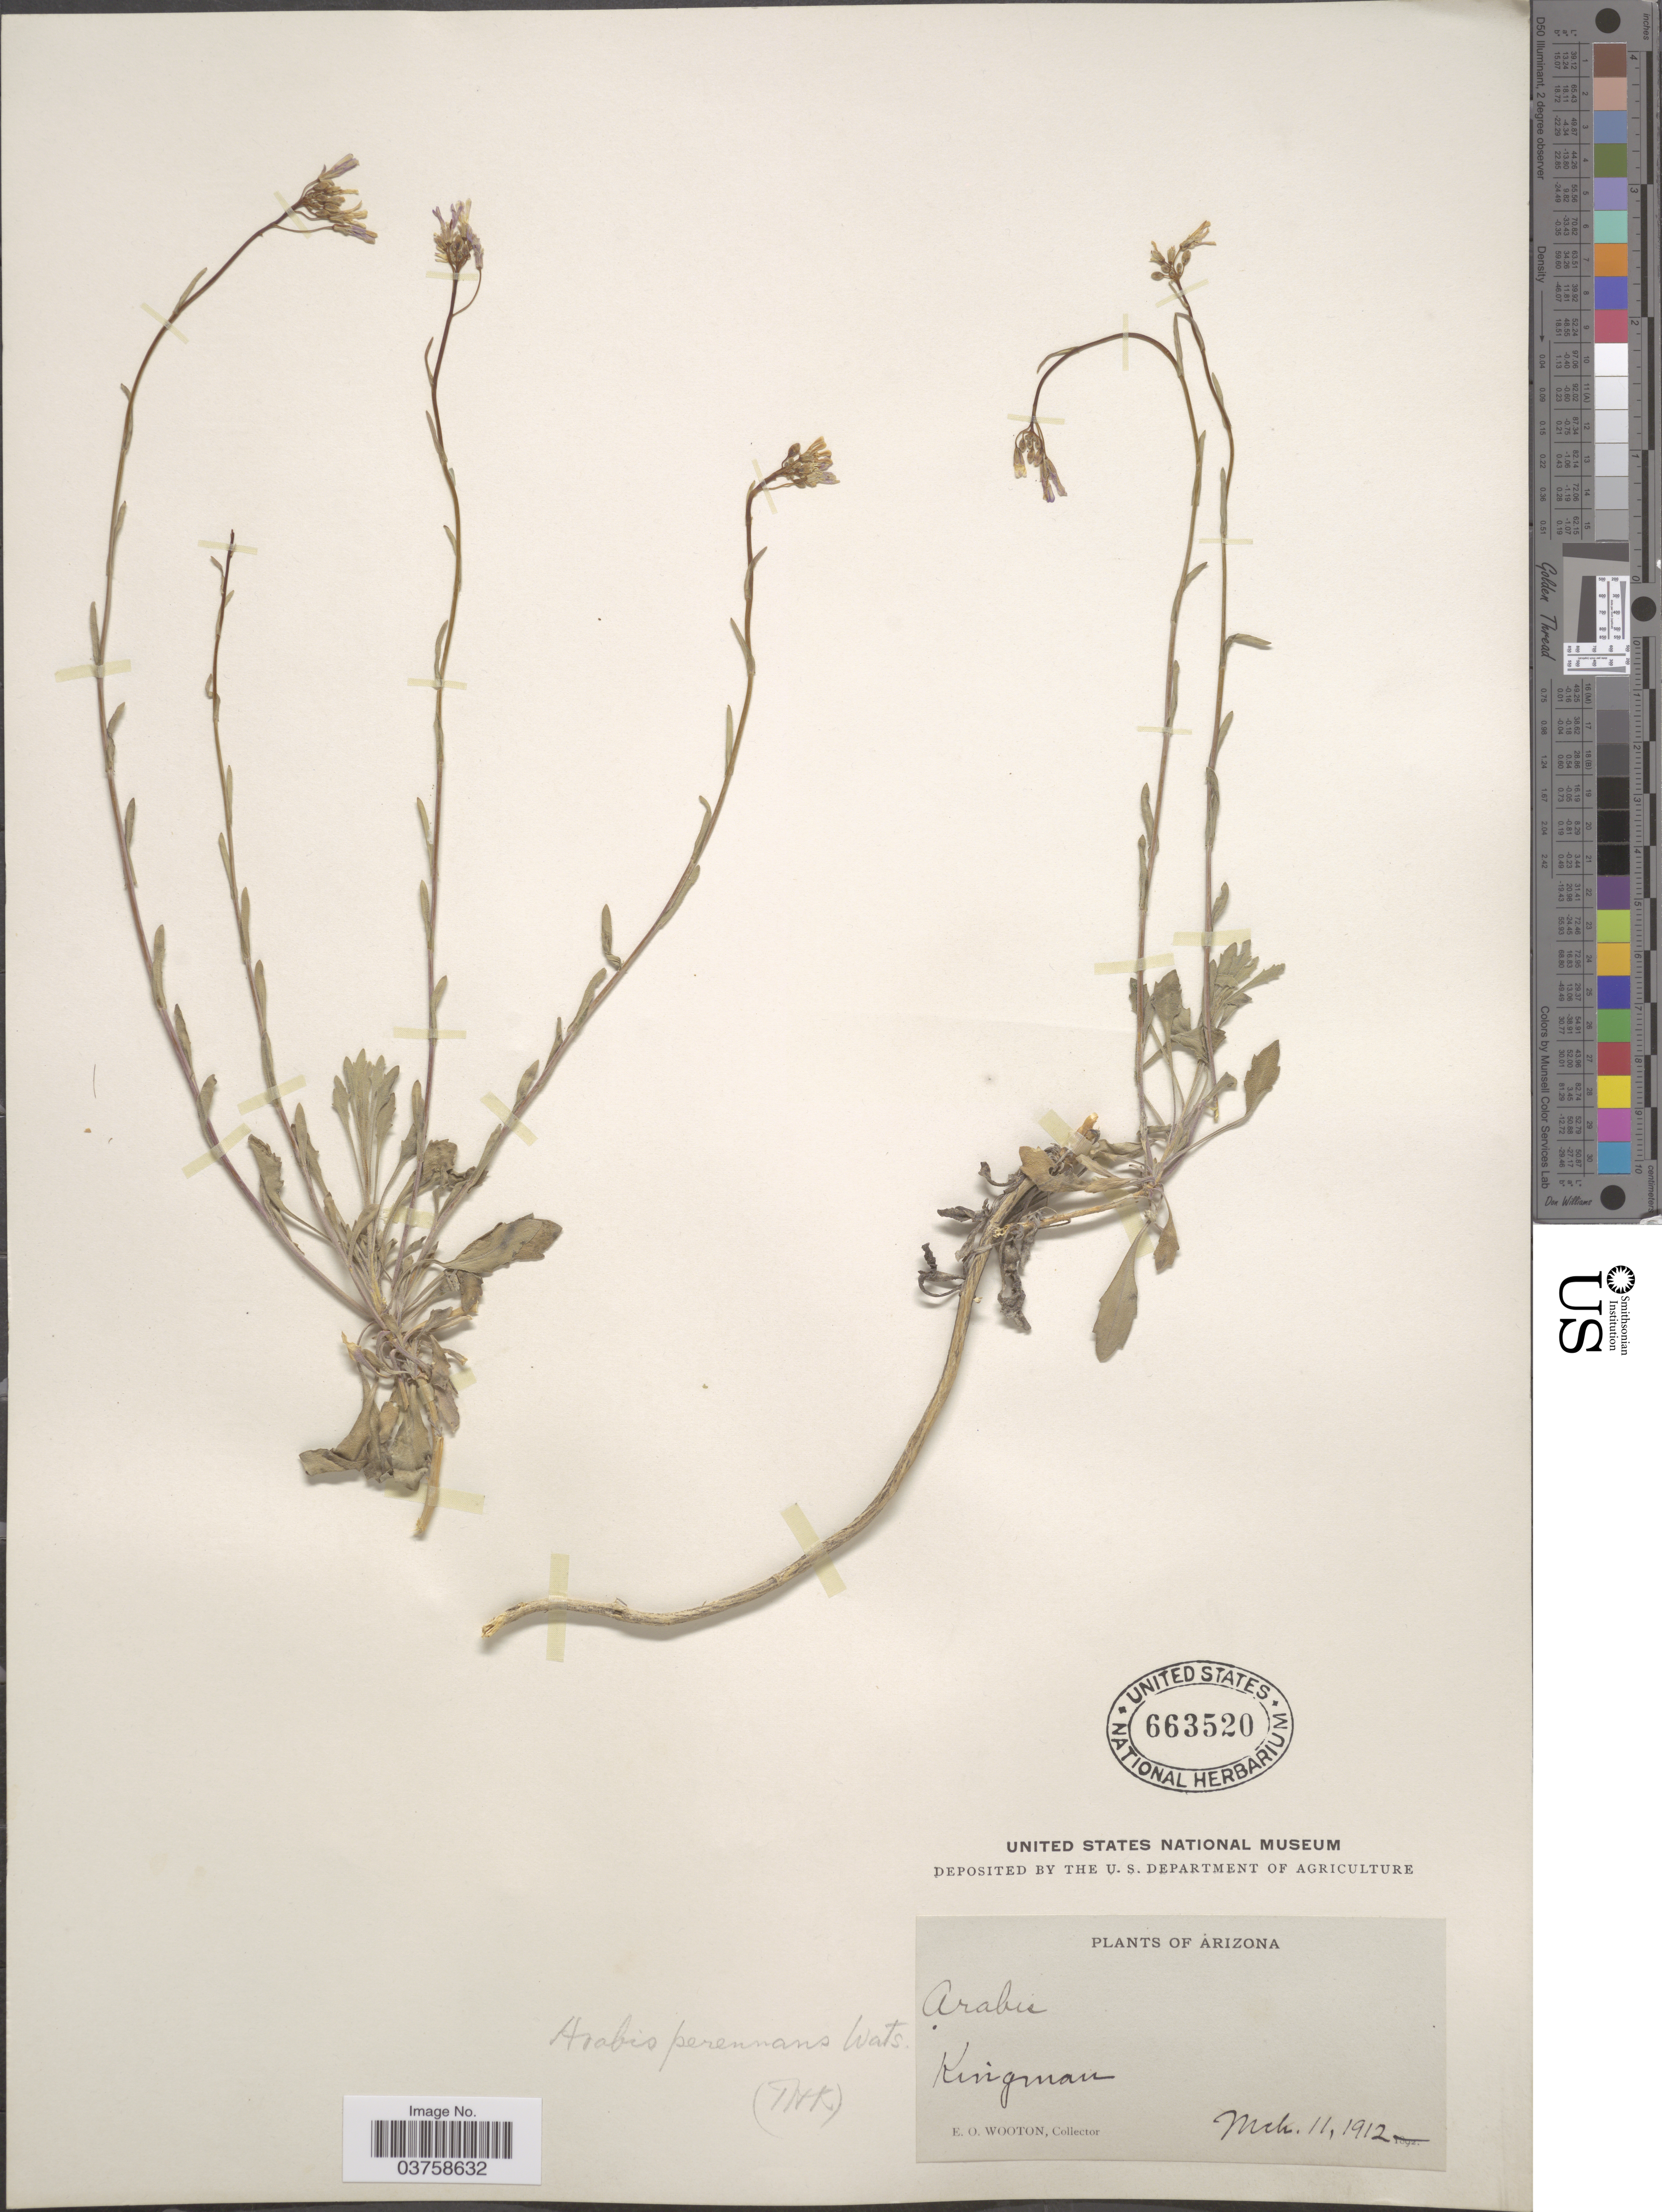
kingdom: Plantae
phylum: Tracheophyta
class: Magnoliopsida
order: Brassicales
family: Brassicaceae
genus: Arabis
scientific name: Arabis perennans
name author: S. Watson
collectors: E. O. Wooton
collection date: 1912-03-11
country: United States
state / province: Arizona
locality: Kingman.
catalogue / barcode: US 663520